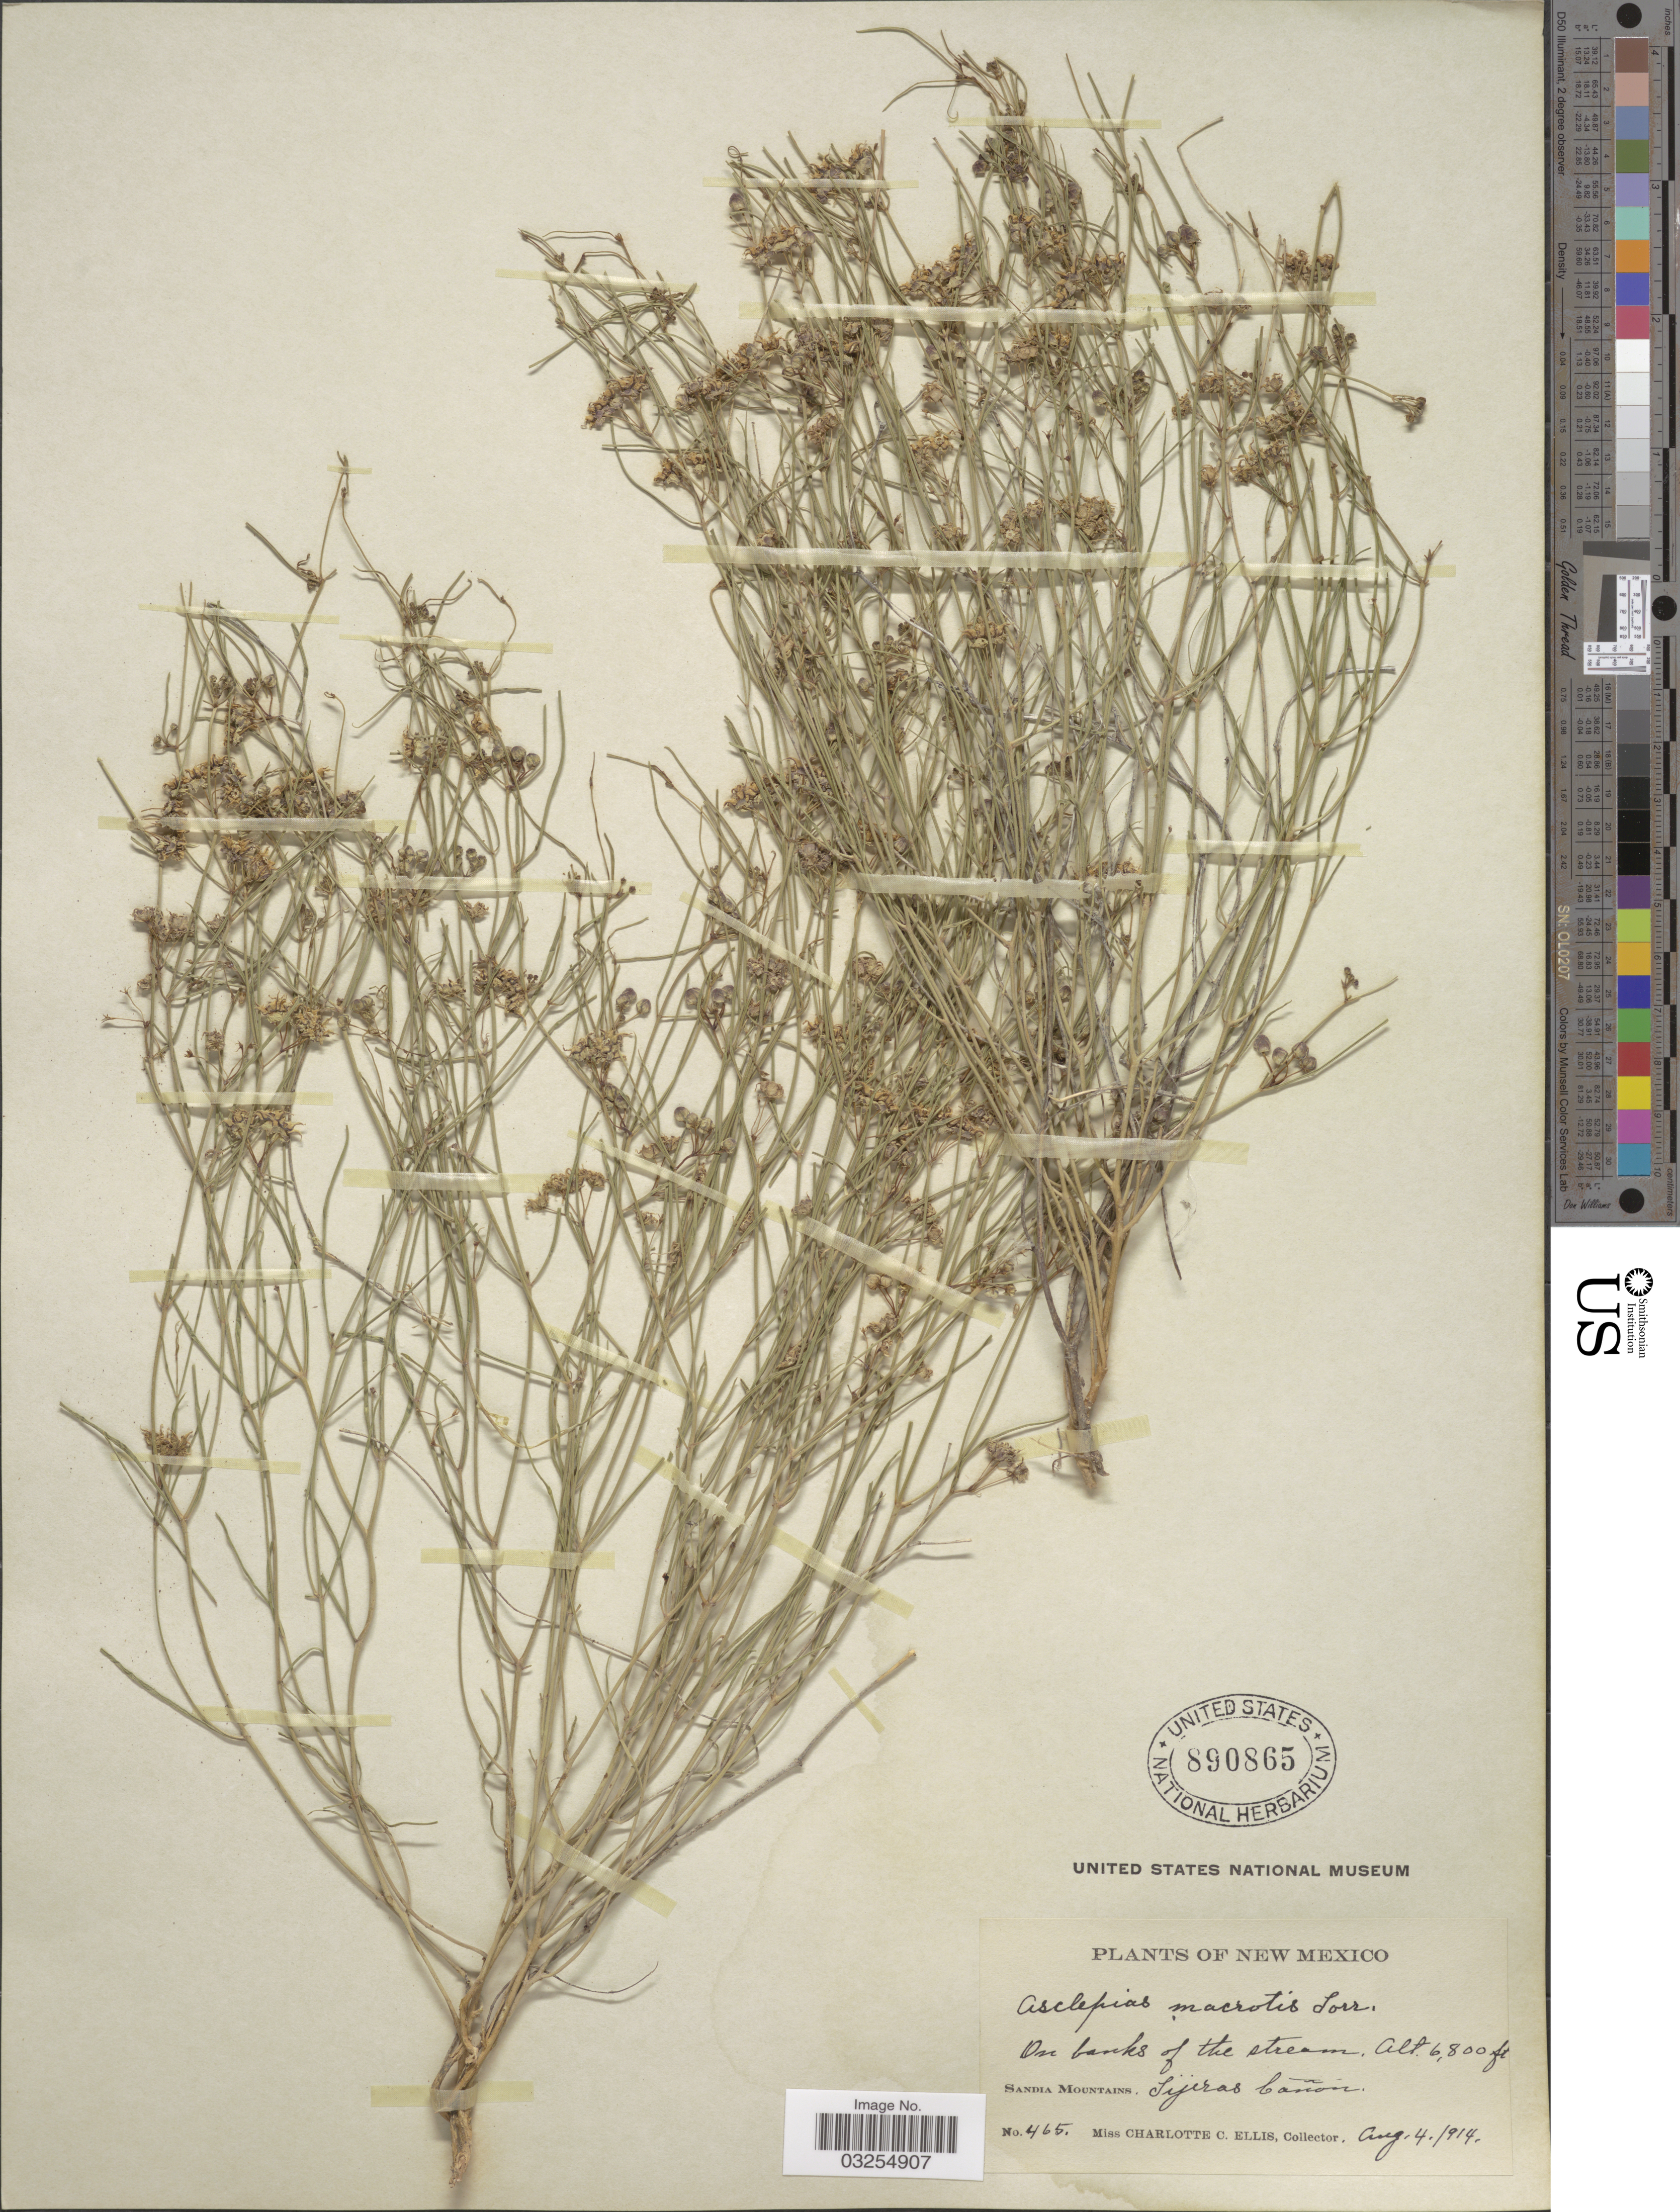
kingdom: Plantae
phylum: Tracheophyta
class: Magnoliopsida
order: Gentianales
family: Apocynaceae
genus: Asclepias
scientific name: Asclepias macrotis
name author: Torr.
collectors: C. C. Ellis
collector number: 465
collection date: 1914-08-04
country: United States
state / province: New Mexico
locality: On banks of the stream. Sandia Mountains. Sijeras Cañon.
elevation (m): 2073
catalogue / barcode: US 890865